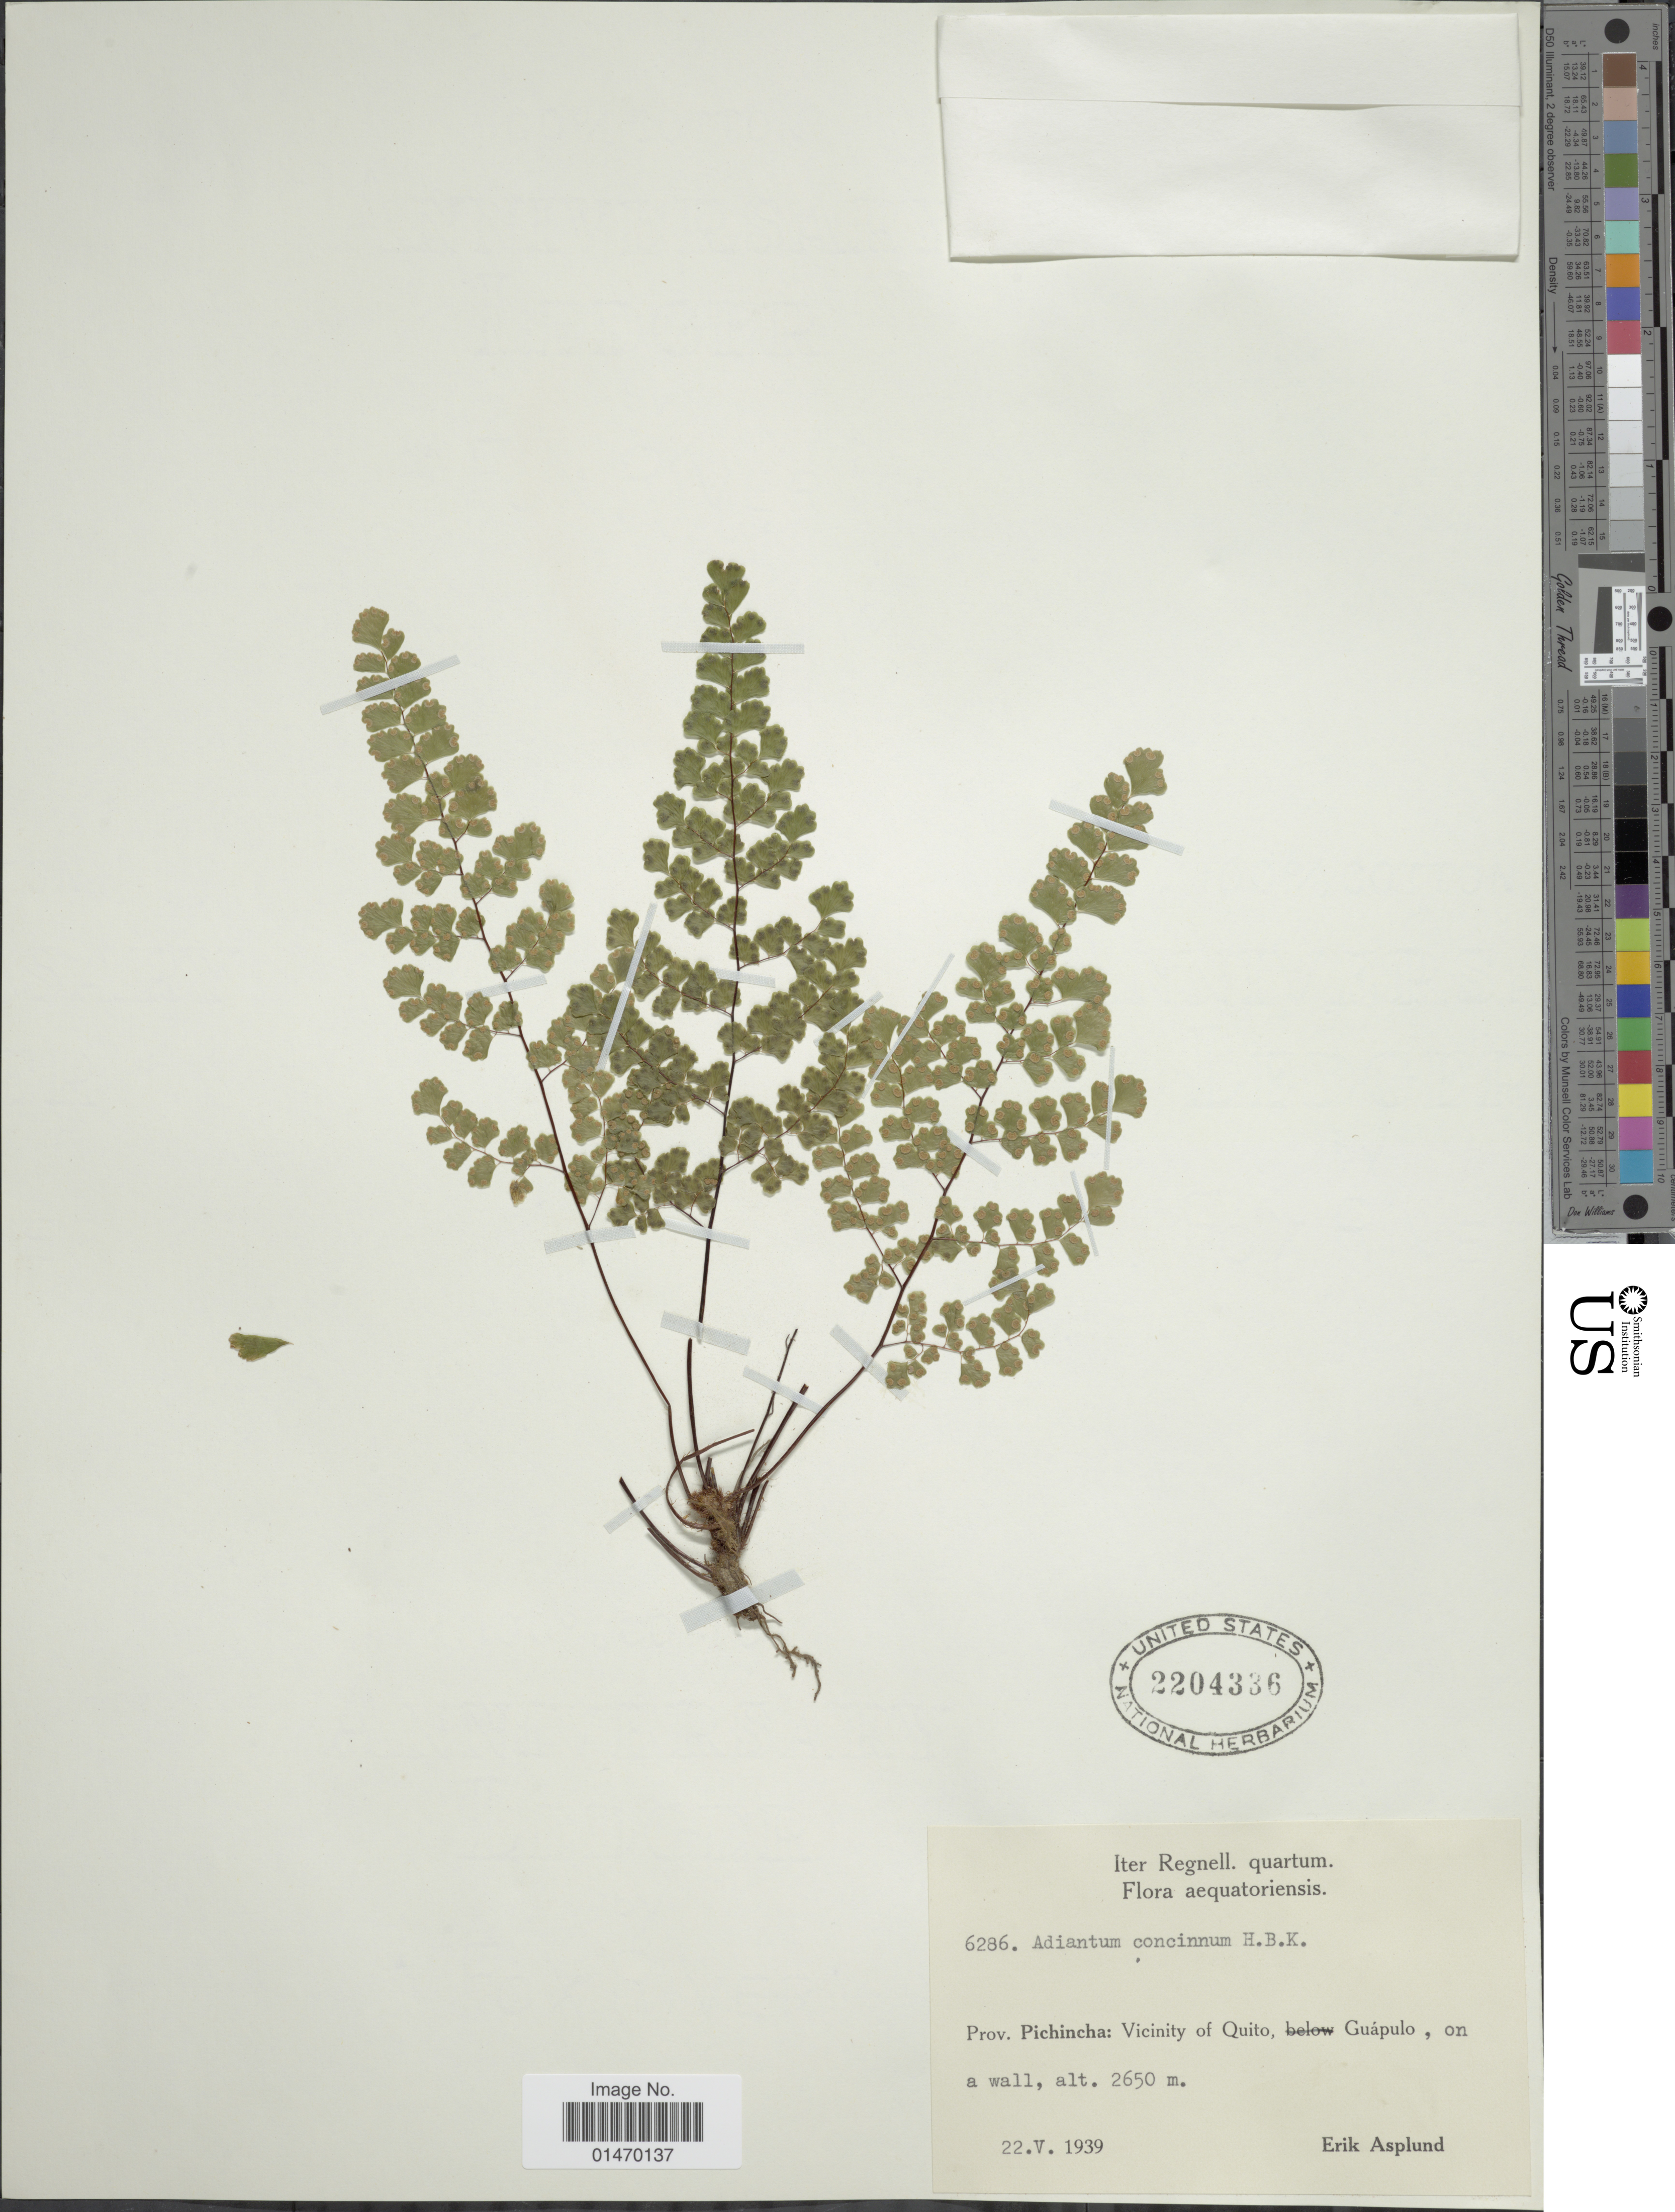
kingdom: Plantae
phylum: Tracheophyta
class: Polypodiopsida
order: Polypodiales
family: Pteridaceae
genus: Adiantum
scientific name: Adiantum concinnum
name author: Humb. & Bonpl. ex Willd.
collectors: E. Asplund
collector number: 6286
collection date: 1939-05-22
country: Ecuador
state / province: Pichincha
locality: Vicinity of Quito Guapulo.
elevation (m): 2650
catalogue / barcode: US 2204336